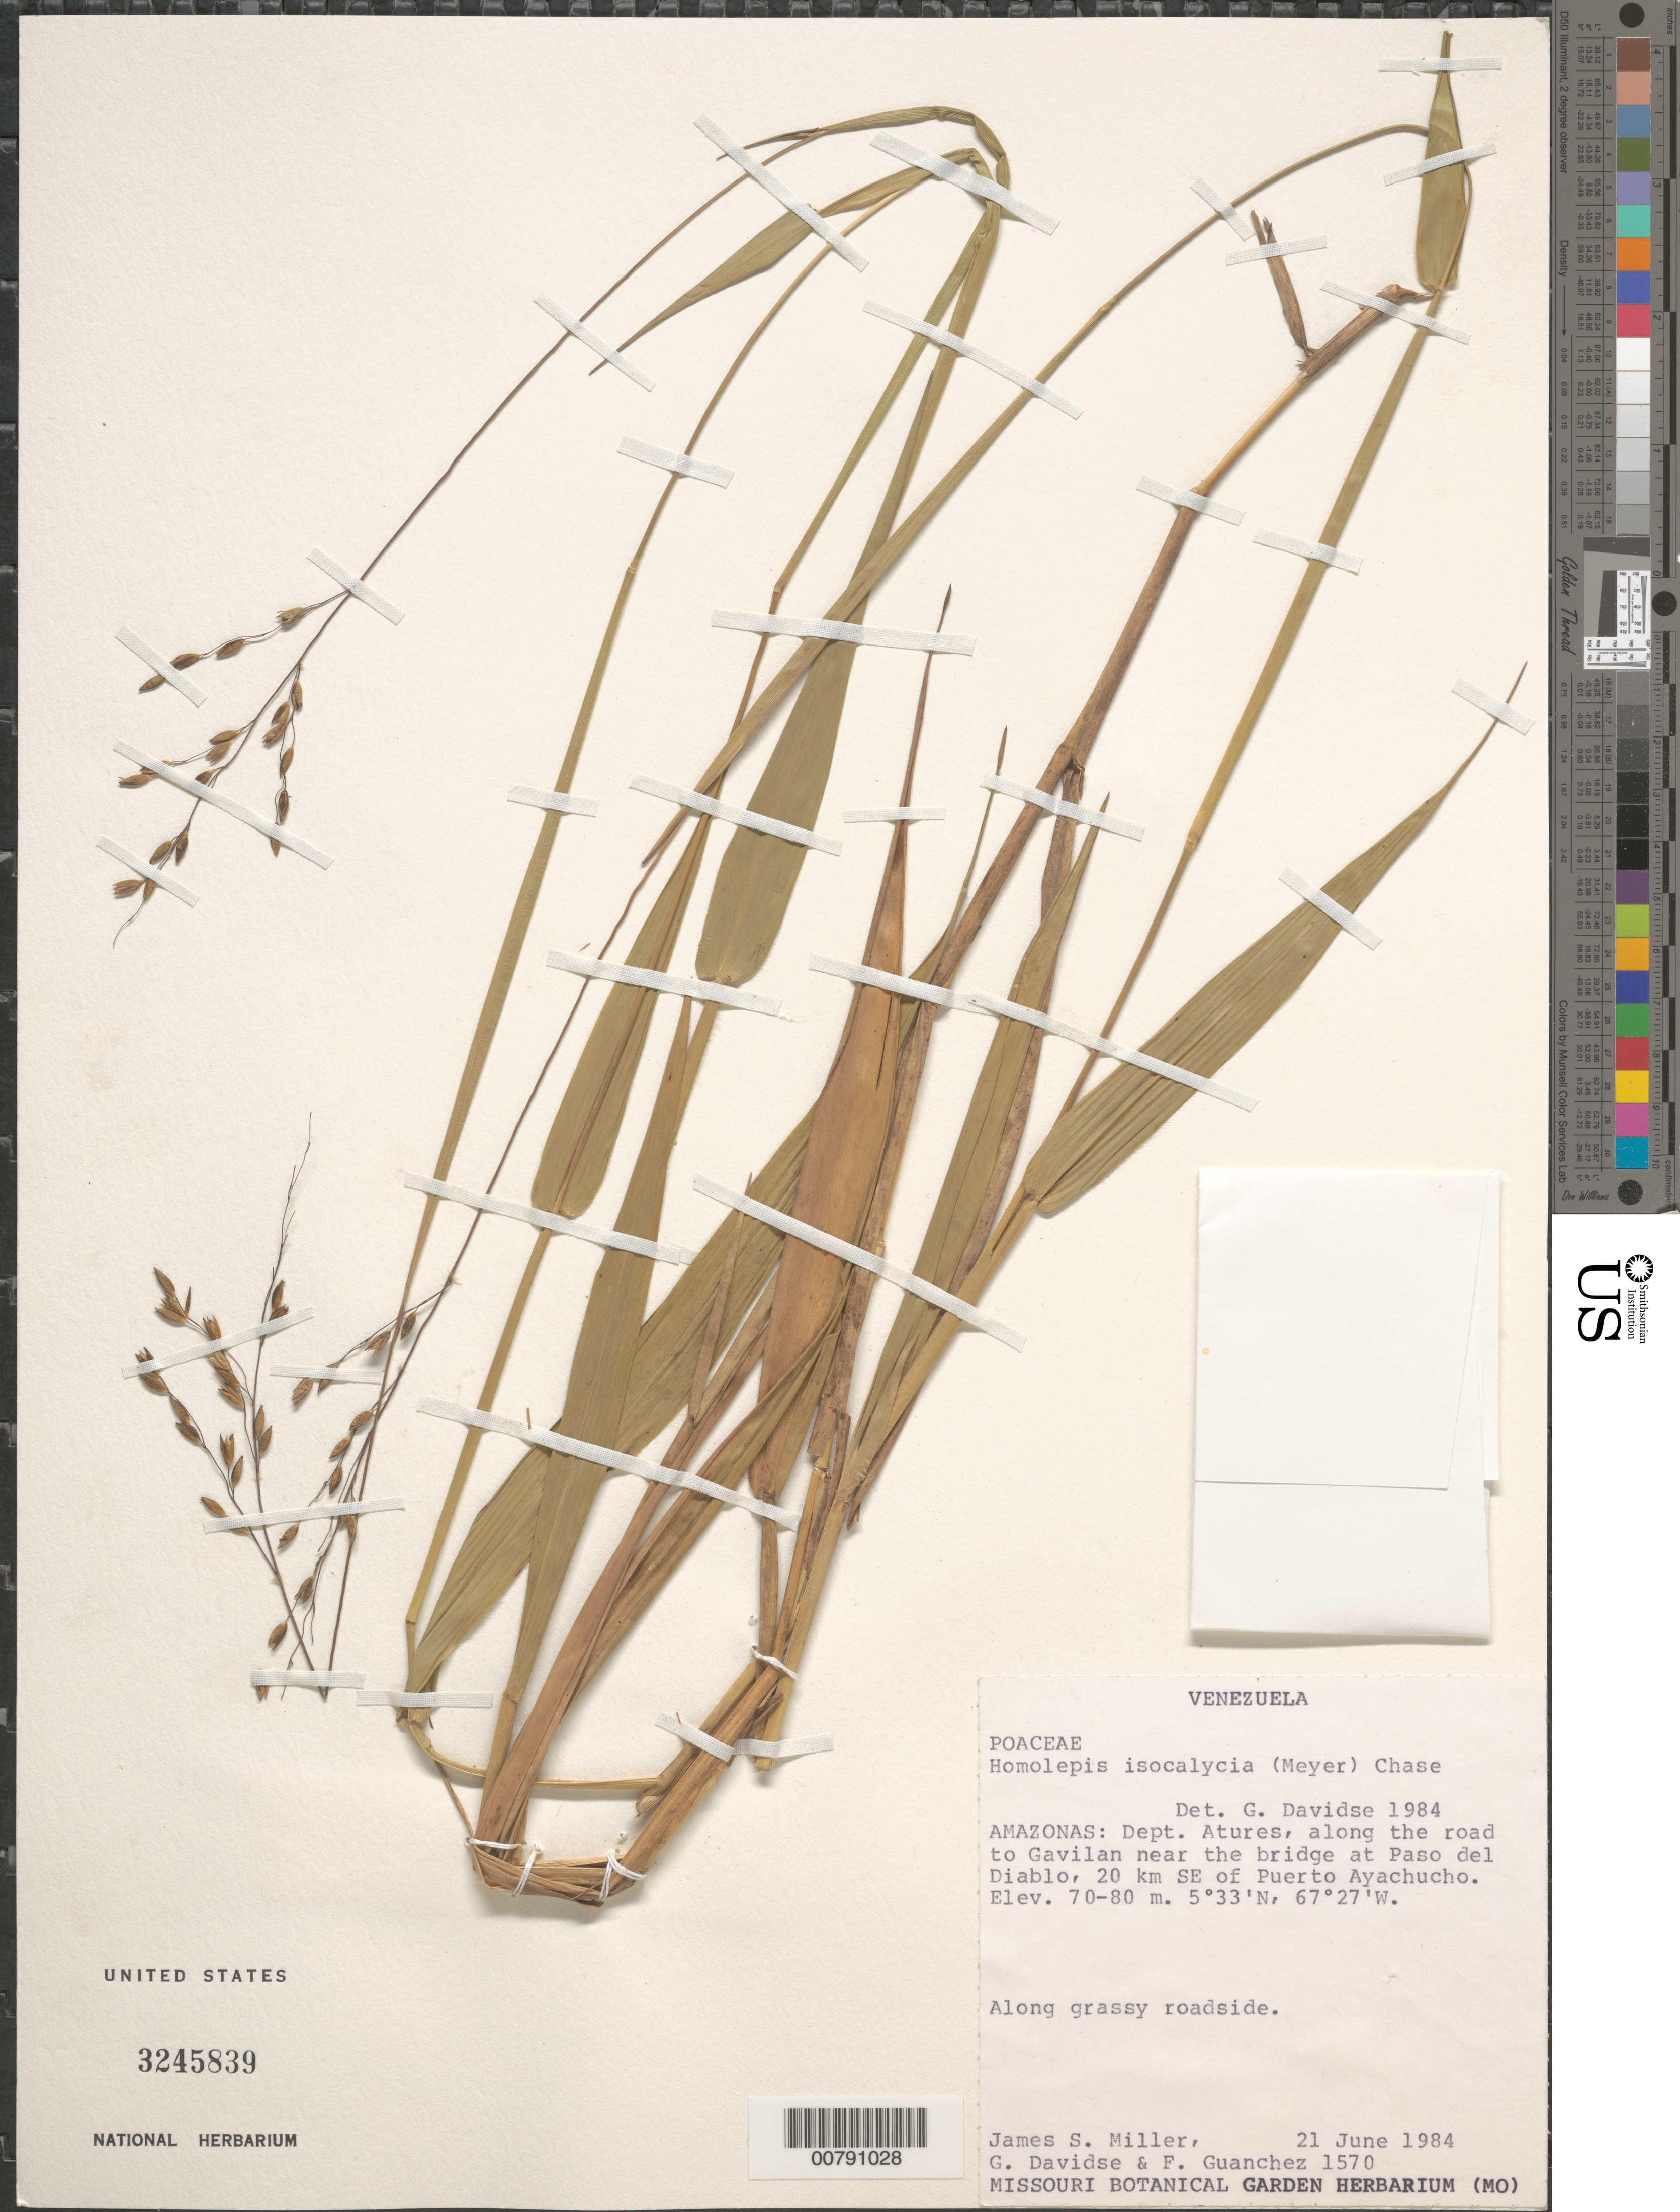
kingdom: Plantae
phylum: Tracheophyta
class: Liliopsida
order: Poales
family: Poaceae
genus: Homolepis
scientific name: Homolepis isocalycia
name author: (G. Mey.) Chase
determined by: Davidse, Gerrit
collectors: J. S. Miller, G. Davidse & F. Guánchez M.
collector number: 1570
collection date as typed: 21-Jun-84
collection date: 1984-06-21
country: Venezuela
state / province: Amazonas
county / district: Atures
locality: Puerto Ayachucho, 20 km SE of along road to Gavilan, near bridge at Paso del Diablo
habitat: Along grassy roadside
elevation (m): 70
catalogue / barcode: US 3245839